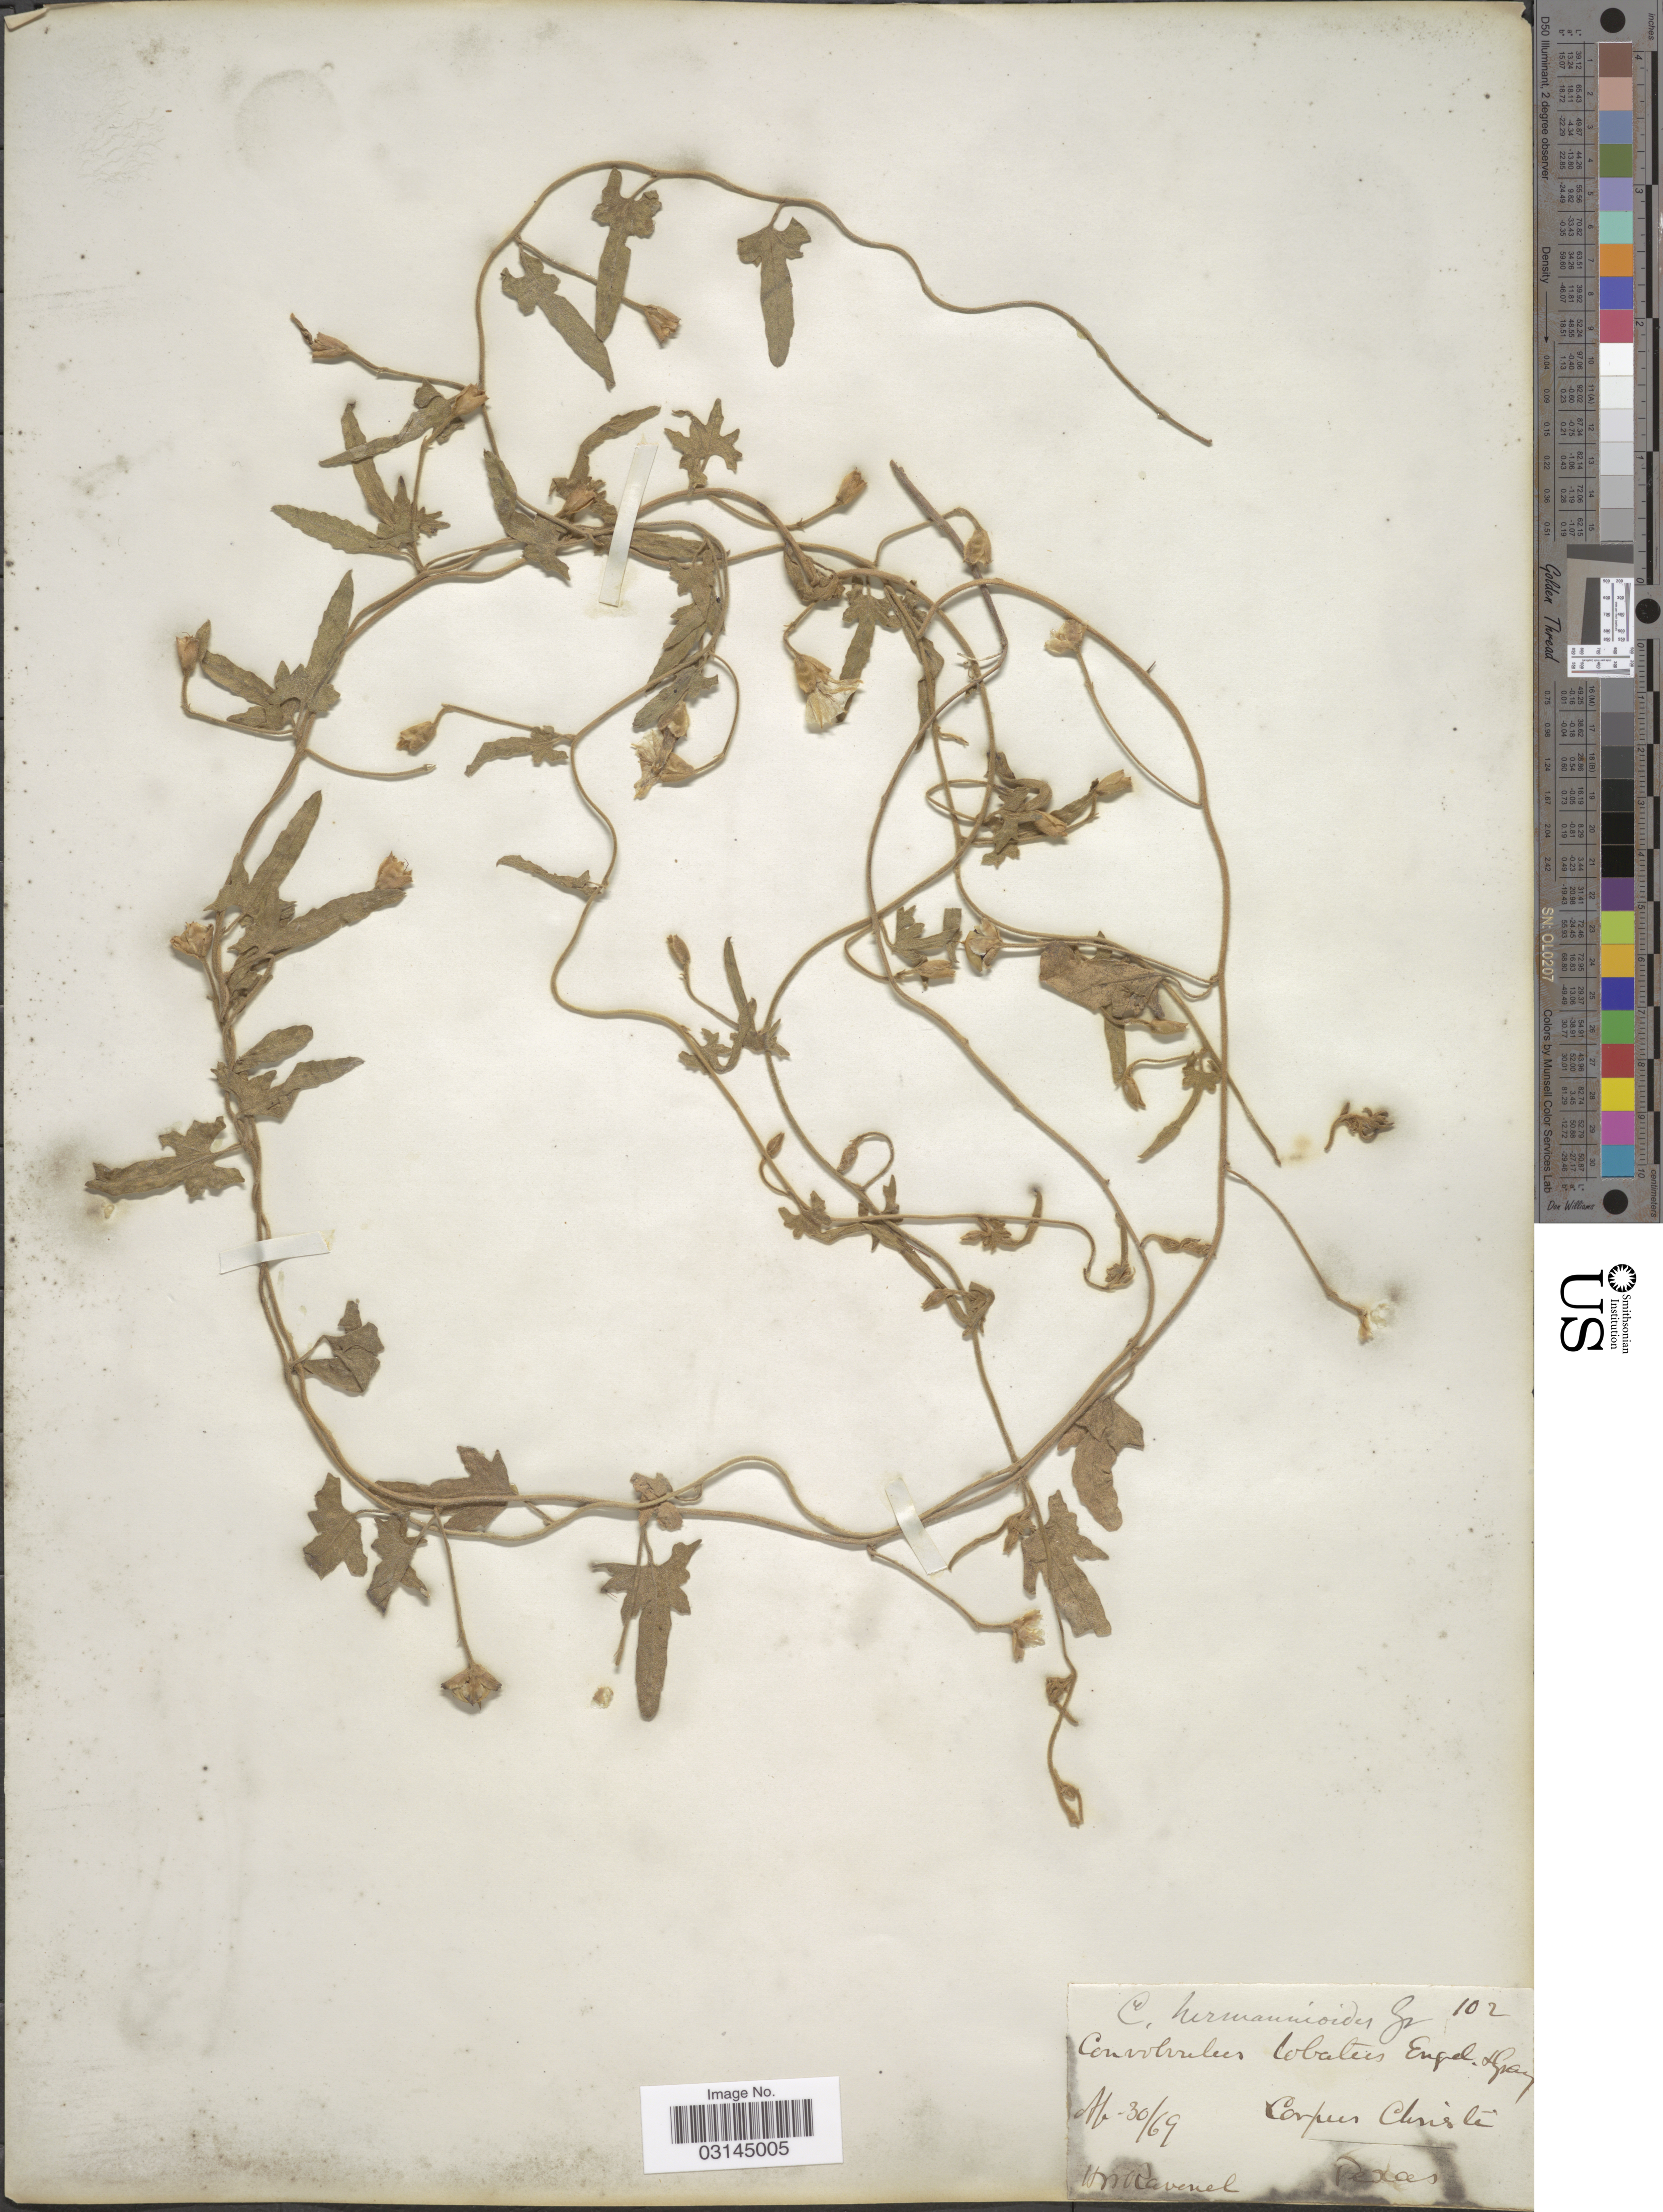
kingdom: Plantae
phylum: Tracheophyta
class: Magnoliopsida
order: Solanales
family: Convolvulaceae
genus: Convolvulus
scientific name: Convolvulus incanus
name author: Vahl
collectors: H. Ravenel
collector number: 102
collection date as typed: Transcribed d/m/y: 30/4/69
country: United States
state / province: Texas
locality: Corpus Christi.